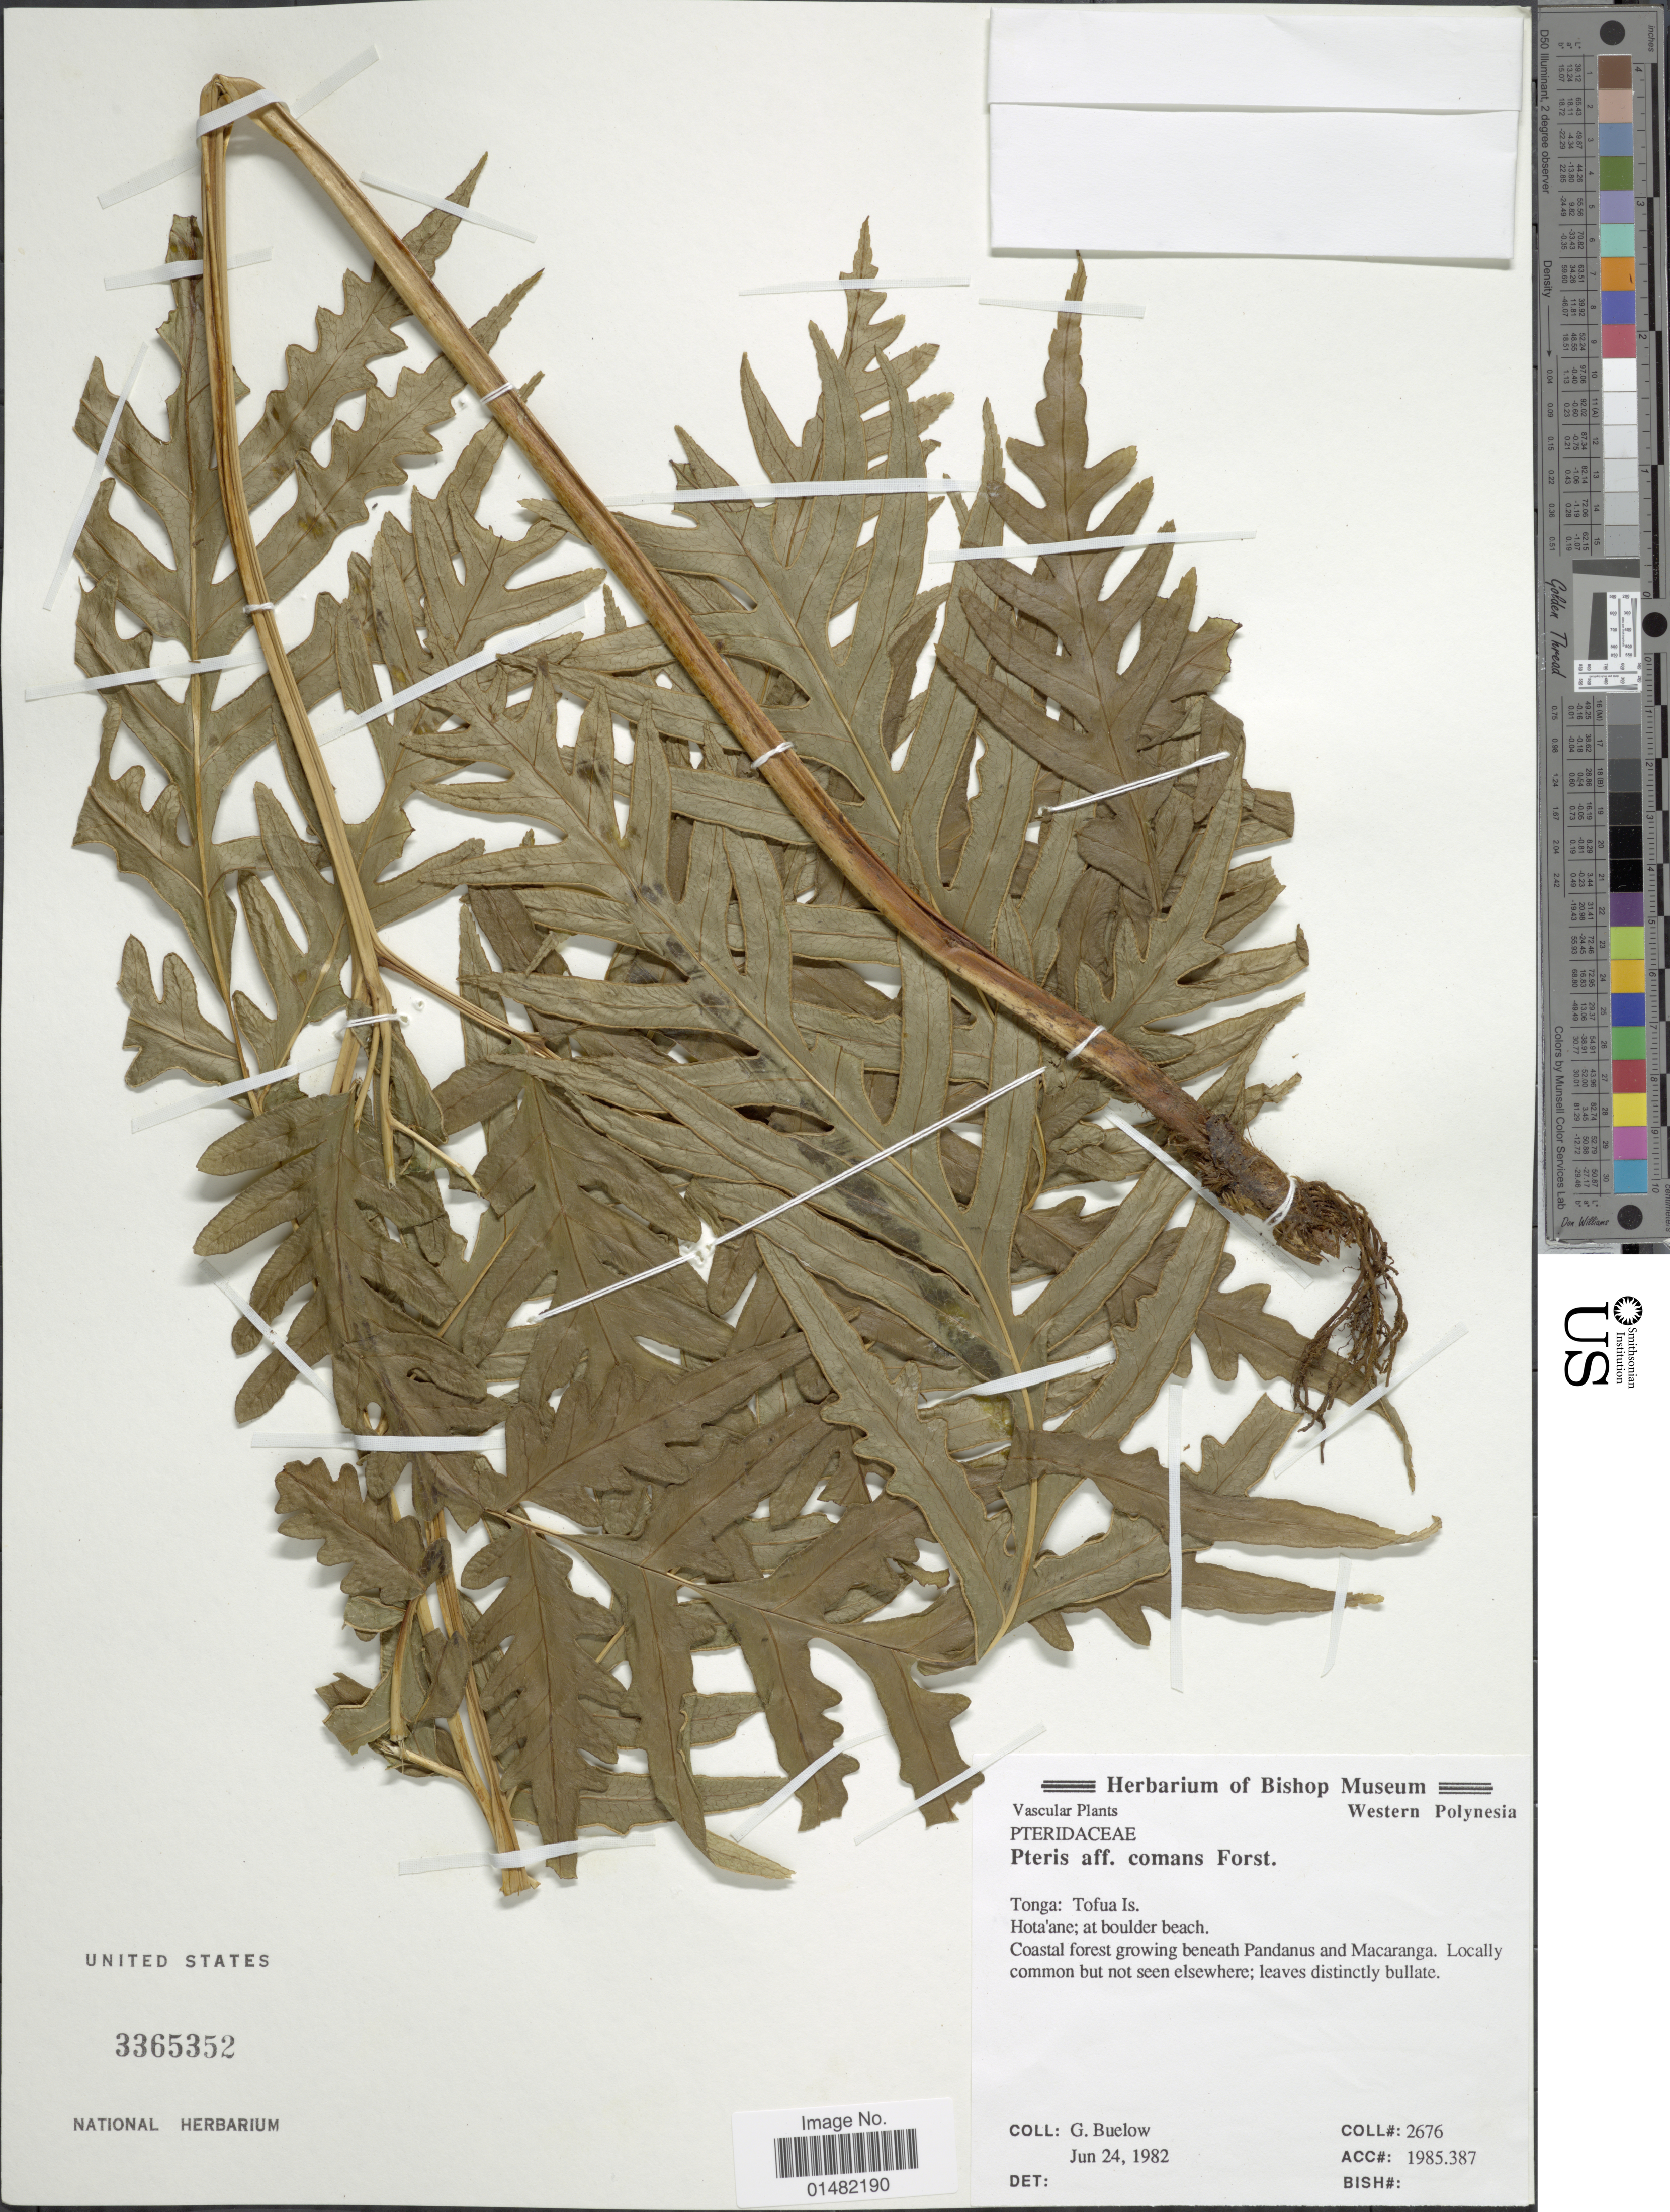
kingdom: Plantae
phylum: Tracheophyta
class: Polypodiopsida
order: Polypodiales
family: Pteridaceae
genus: Pteris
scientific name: Pteris comans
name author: G. Forst.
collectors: G. Buelow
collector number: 2676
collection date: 1982-06-24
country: Tonga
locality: Tofua Is. Hota'ane: at boulder beach, Western Polynesia, Coastal forest growing beneath Pandanus and Macaranga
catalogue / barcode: US 3365352